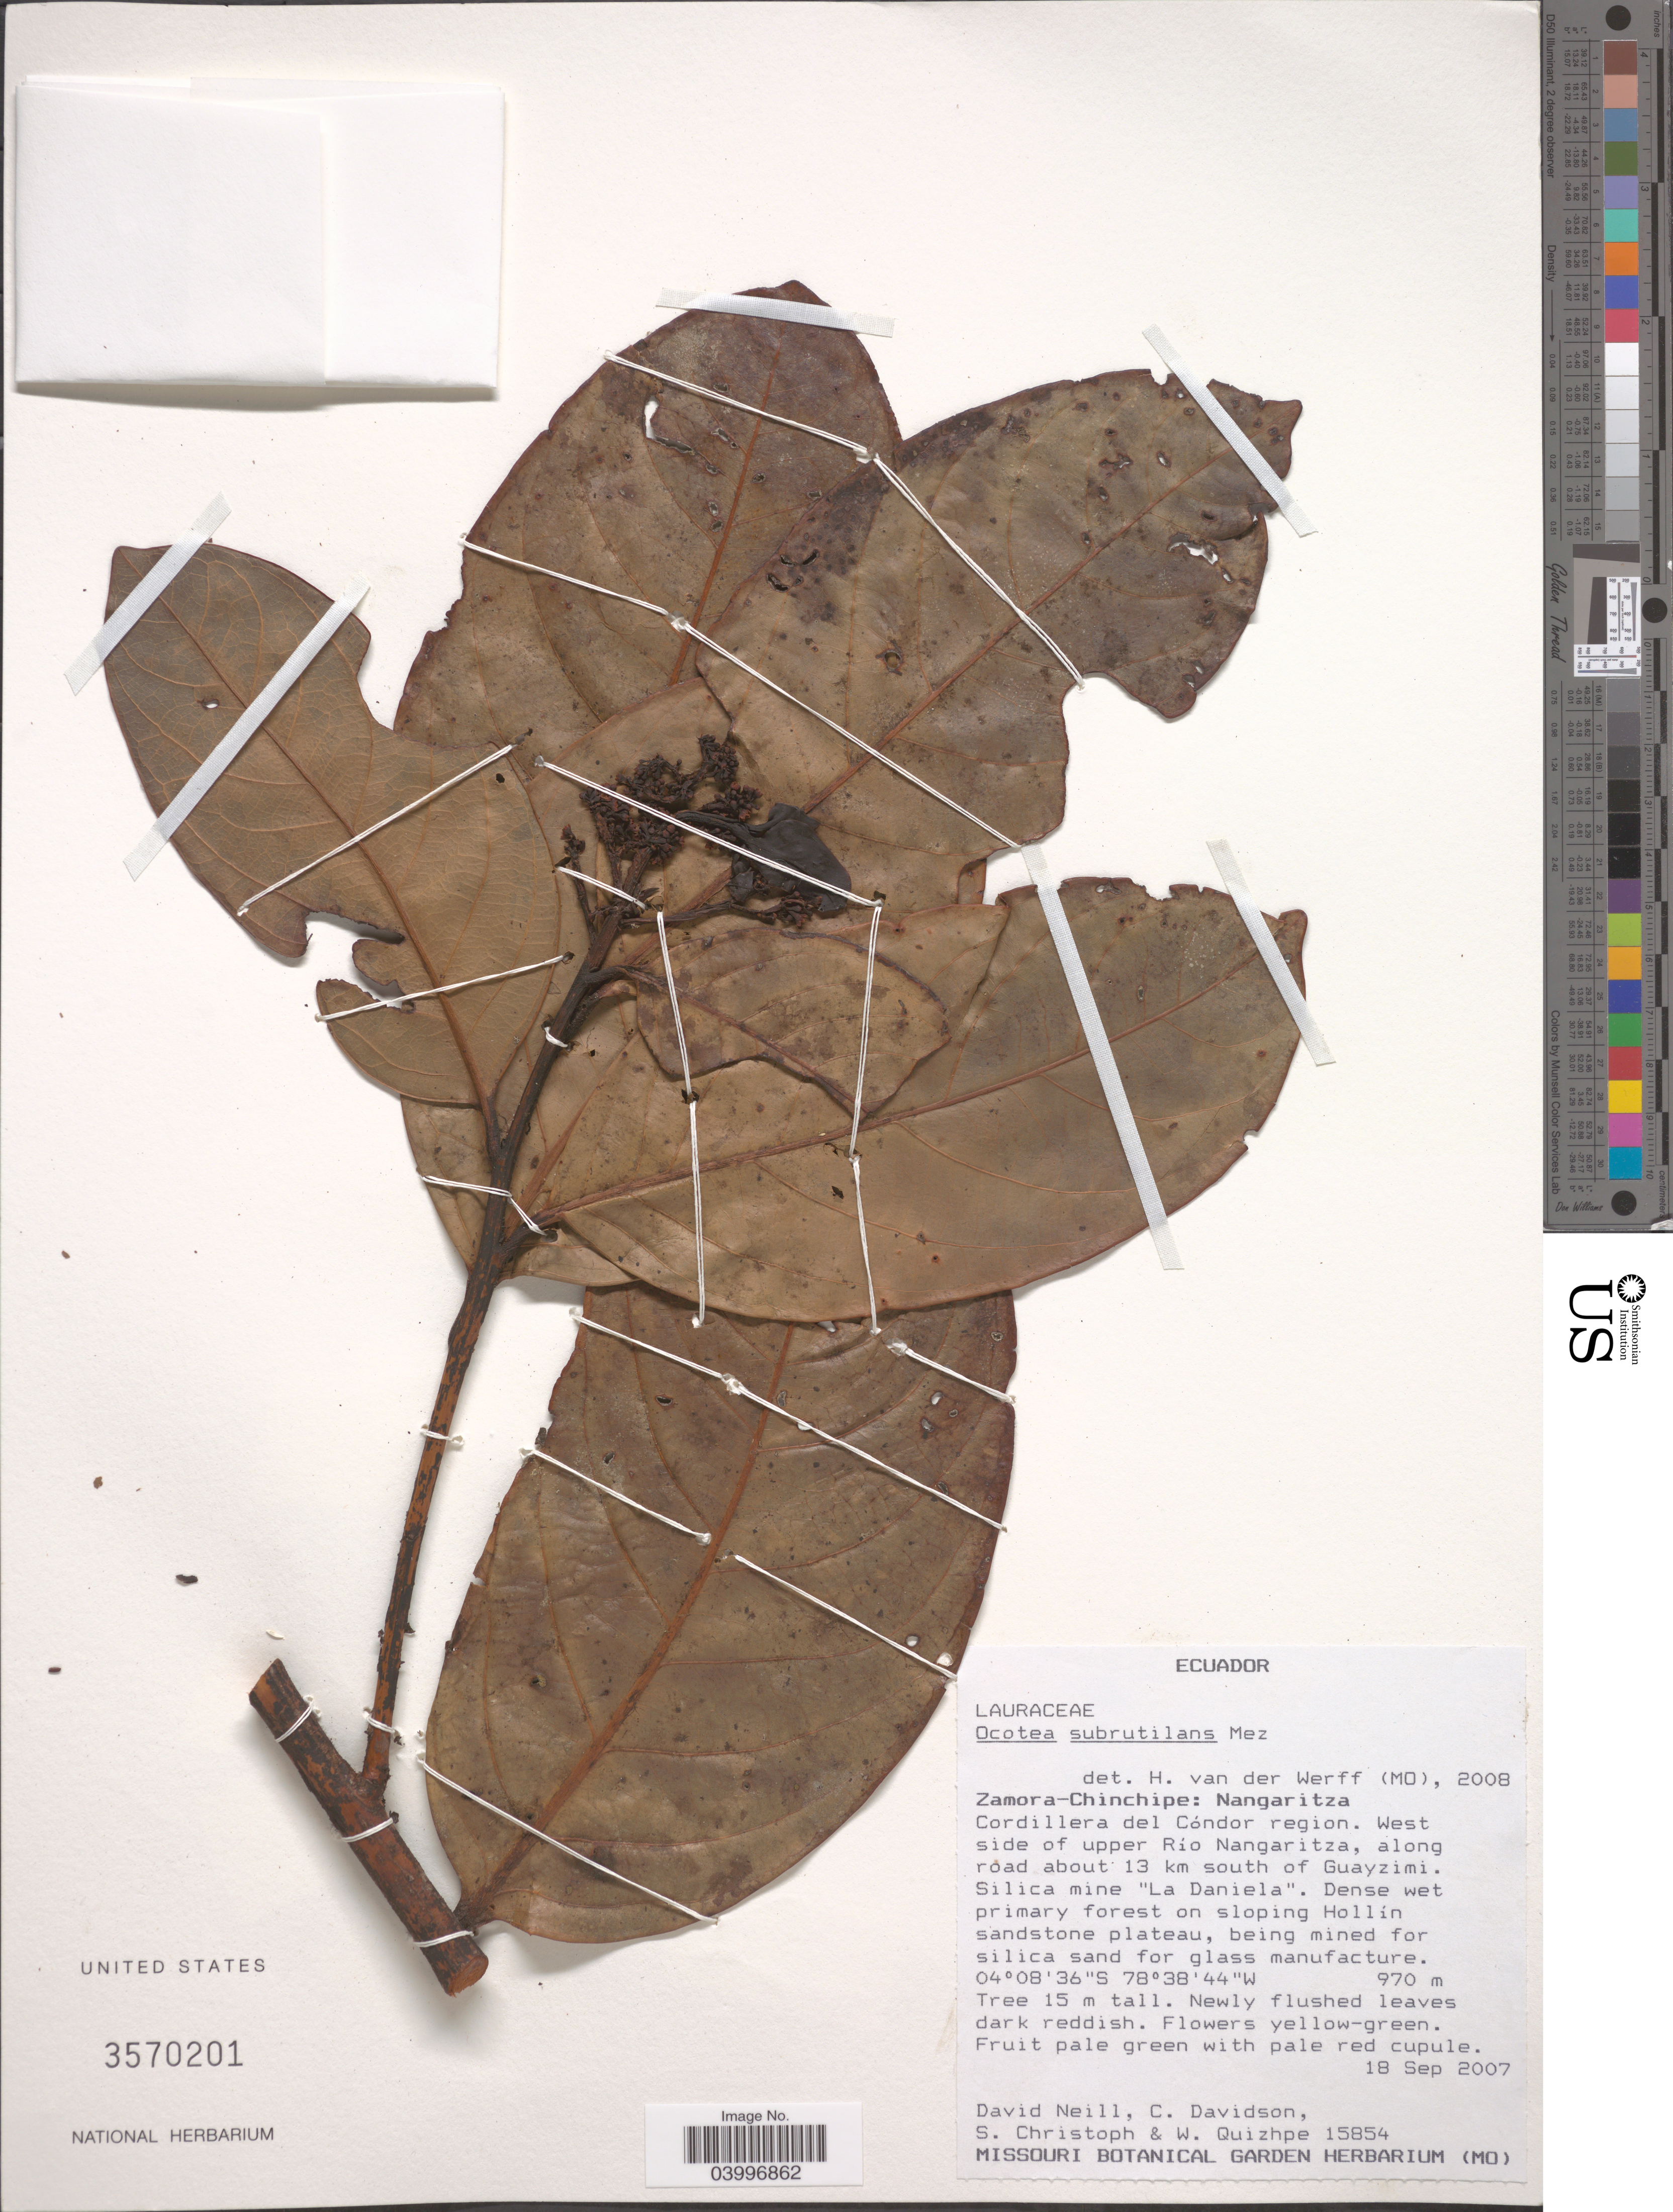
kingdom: Plantae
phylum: Tracheophyta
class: Magnoliopsida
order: Laurales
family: Lauraceae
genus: Ocotea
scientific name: Ocotea subrutilans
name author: (Nees) Mez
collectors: D. Neill, C. Davidson, S. Christoph & W. Quizhpe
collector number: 15854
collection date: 2007-09-18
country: Ecuador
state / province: Zamora-Chinchipe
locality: Nangaritza. Cordillera del Cóndor region. West side of upper Río Nangaritza, along road about 13 km south of Guayzimi. Silica mine "La Daniela".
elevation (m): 970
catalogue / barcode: US 3570201